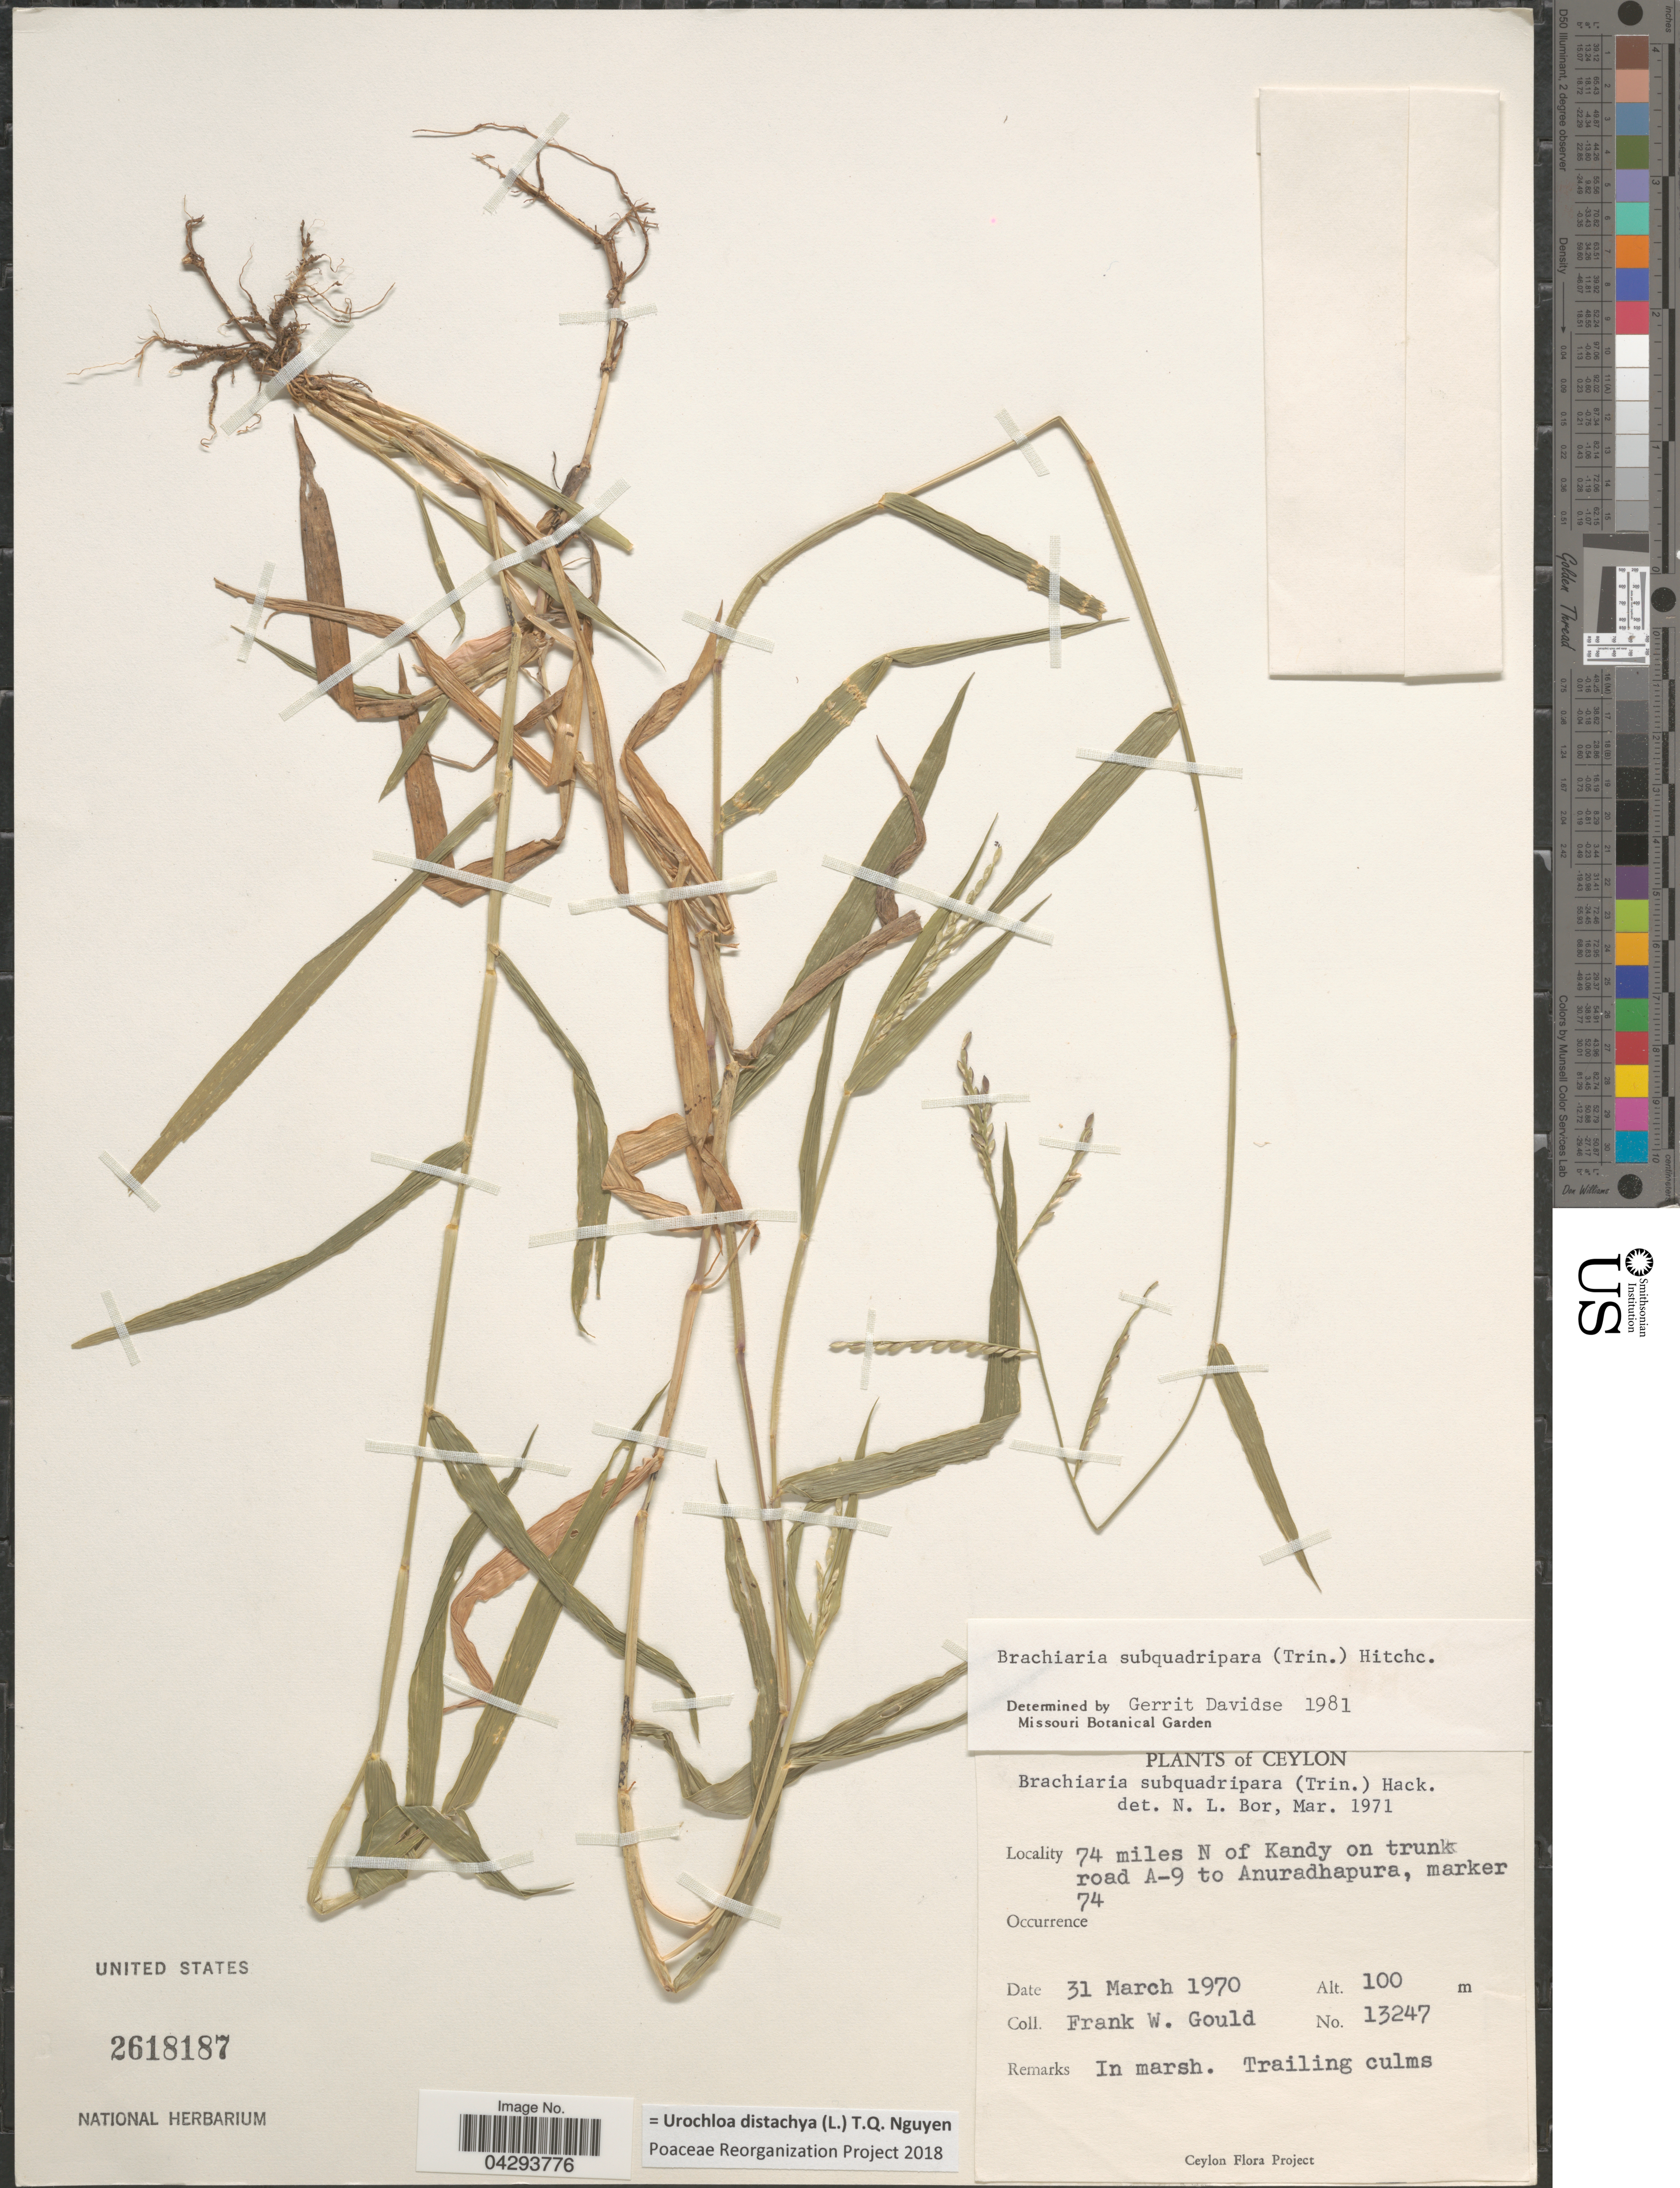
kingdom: Plantae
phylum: Tracheophyta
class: Liliopsida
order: Poales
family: Poaceae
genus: Urochloa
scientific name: Urochloa distachya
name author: (L.) T.Q. Nguyen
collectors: F. W. Gould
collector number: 13247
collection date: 1970-03-31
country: Sri Lanka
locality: Ceylon. 74 miles N of Kandy on trunk road A-9 to Anuradhapura, marker 74.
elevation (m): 100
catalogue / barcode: US 2618187